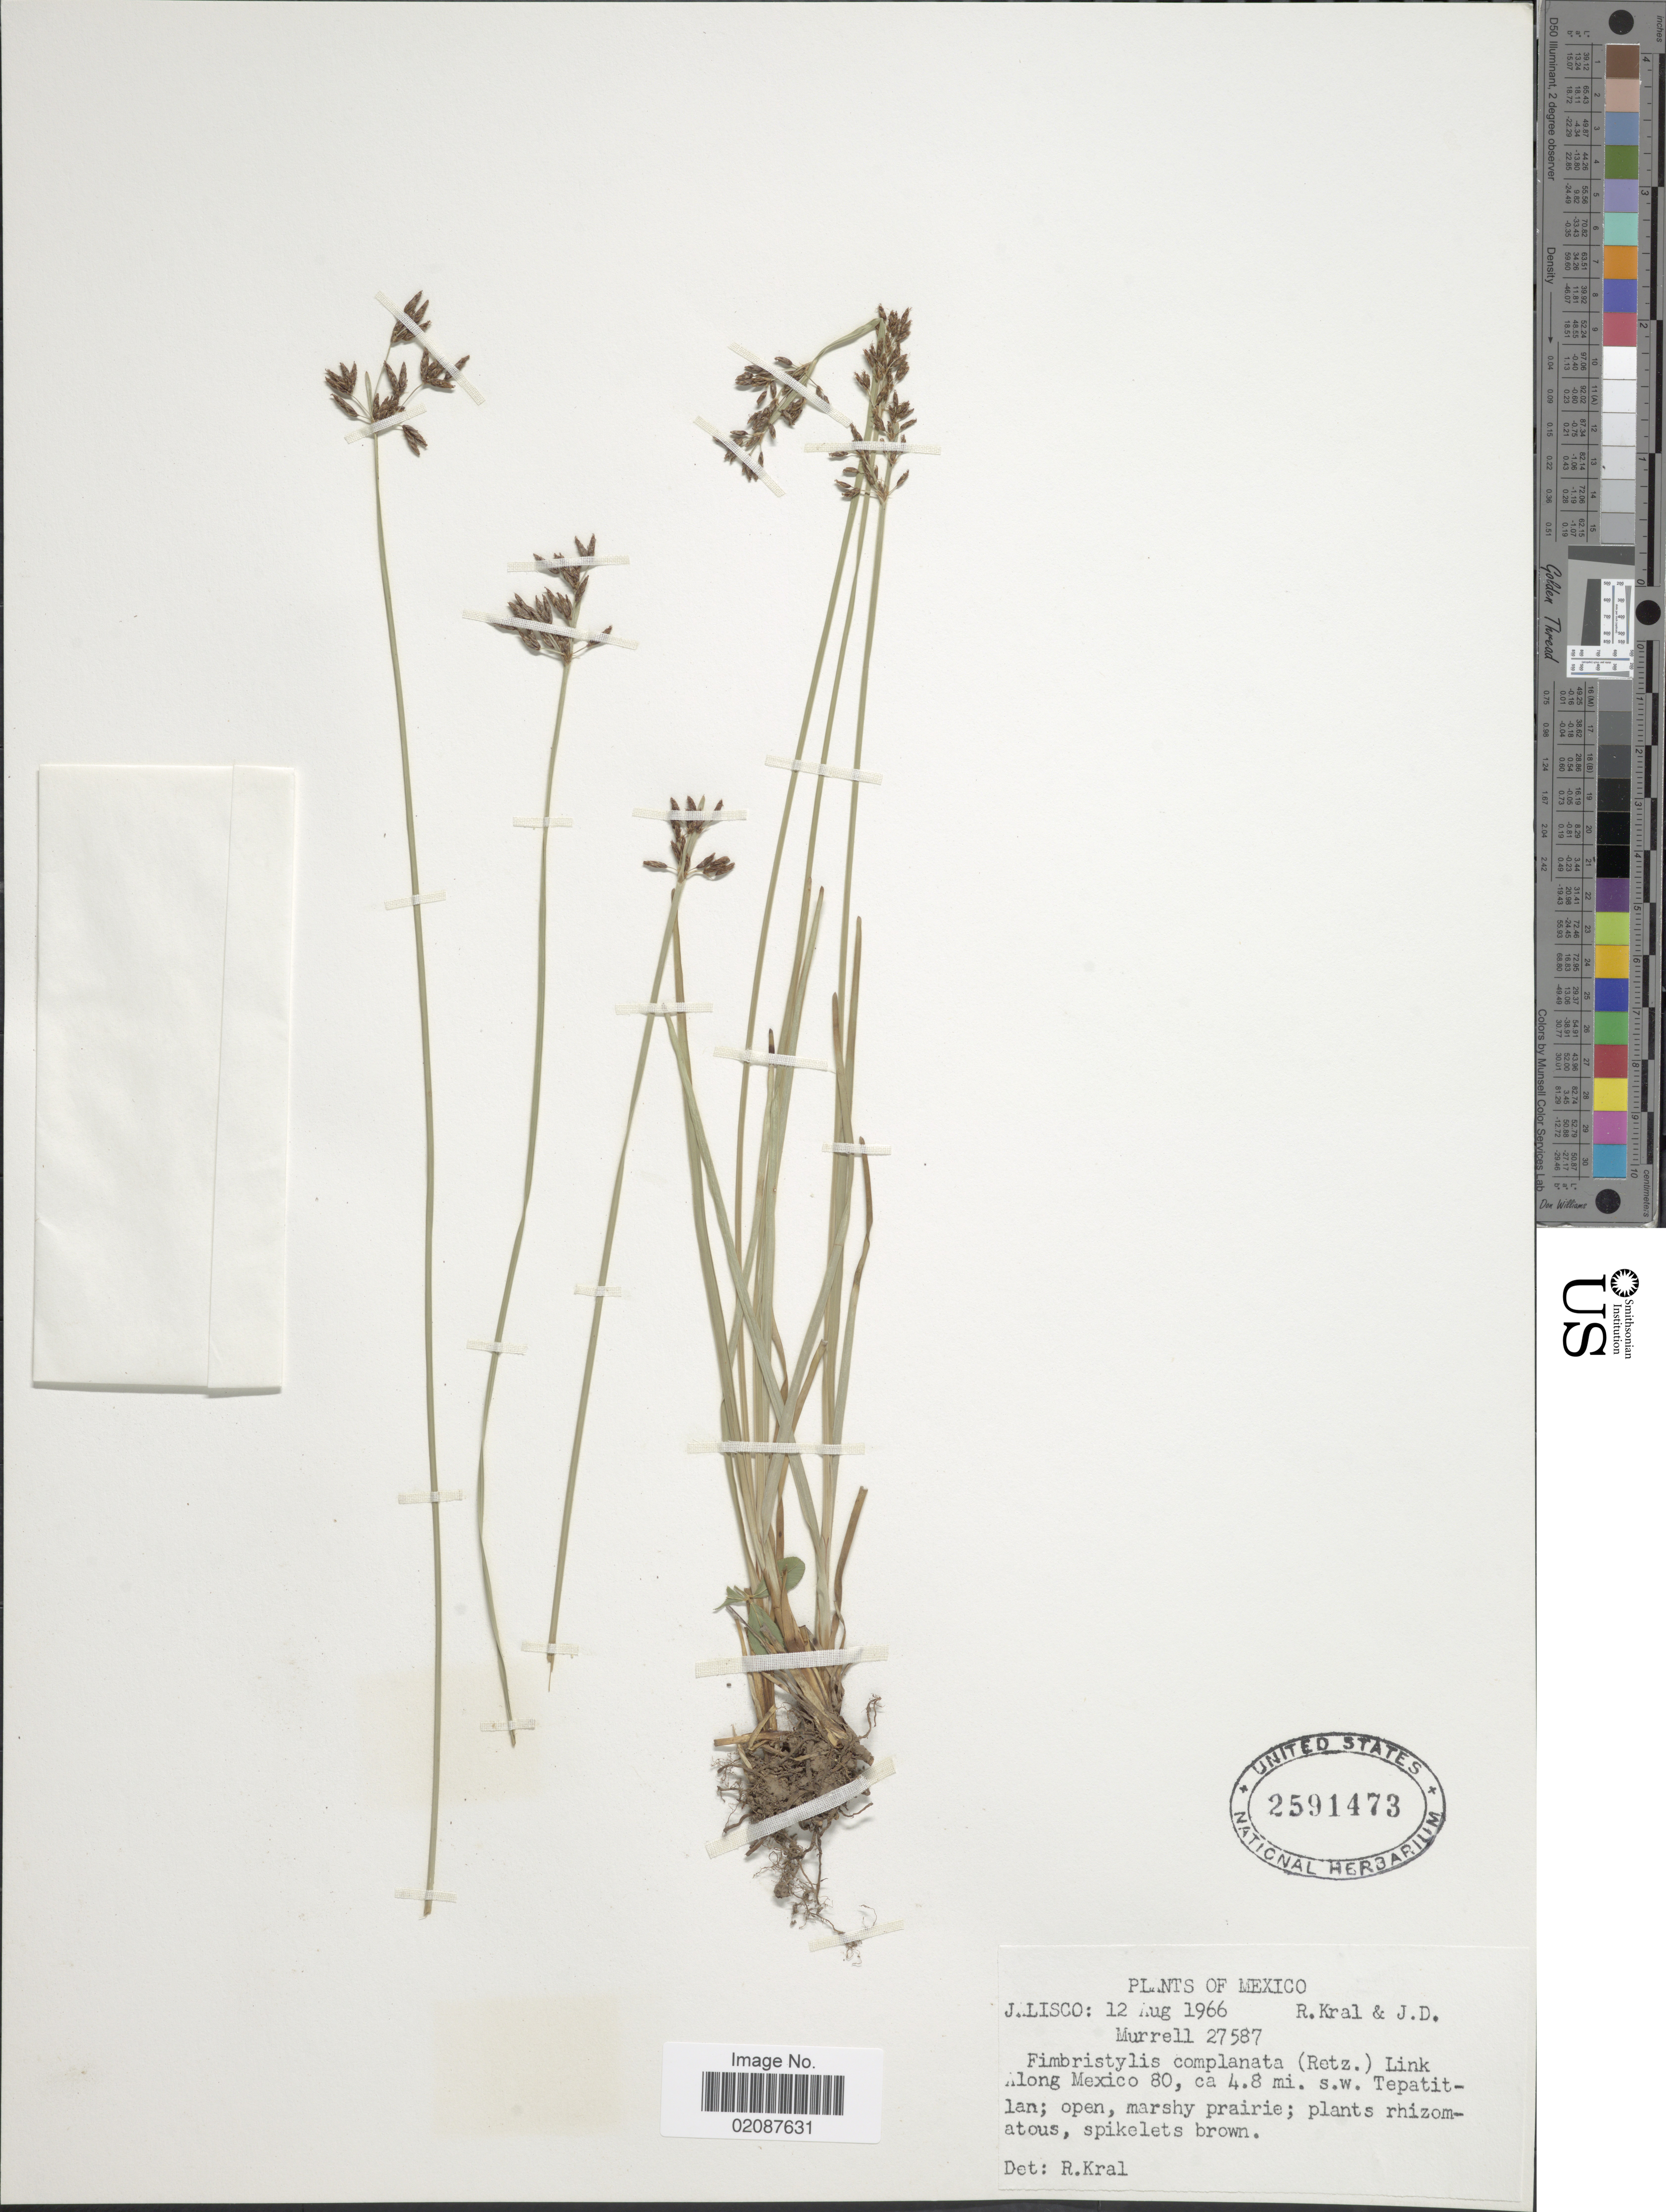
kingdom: Plantae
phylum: Tracheophyta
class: Liliopsida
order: Poales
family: Cyperaceae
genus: Fimbristylis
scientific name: Fimbristylis complanata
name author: (Retz.) Link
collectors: R. Kral & J. Murrell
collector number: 27587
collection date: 1966-08-12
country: Mexico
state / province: Jalisco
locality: Along Mexico 80, ca. 4.8 mi. s. w. Tepatitlan.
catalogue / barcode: US 2591473